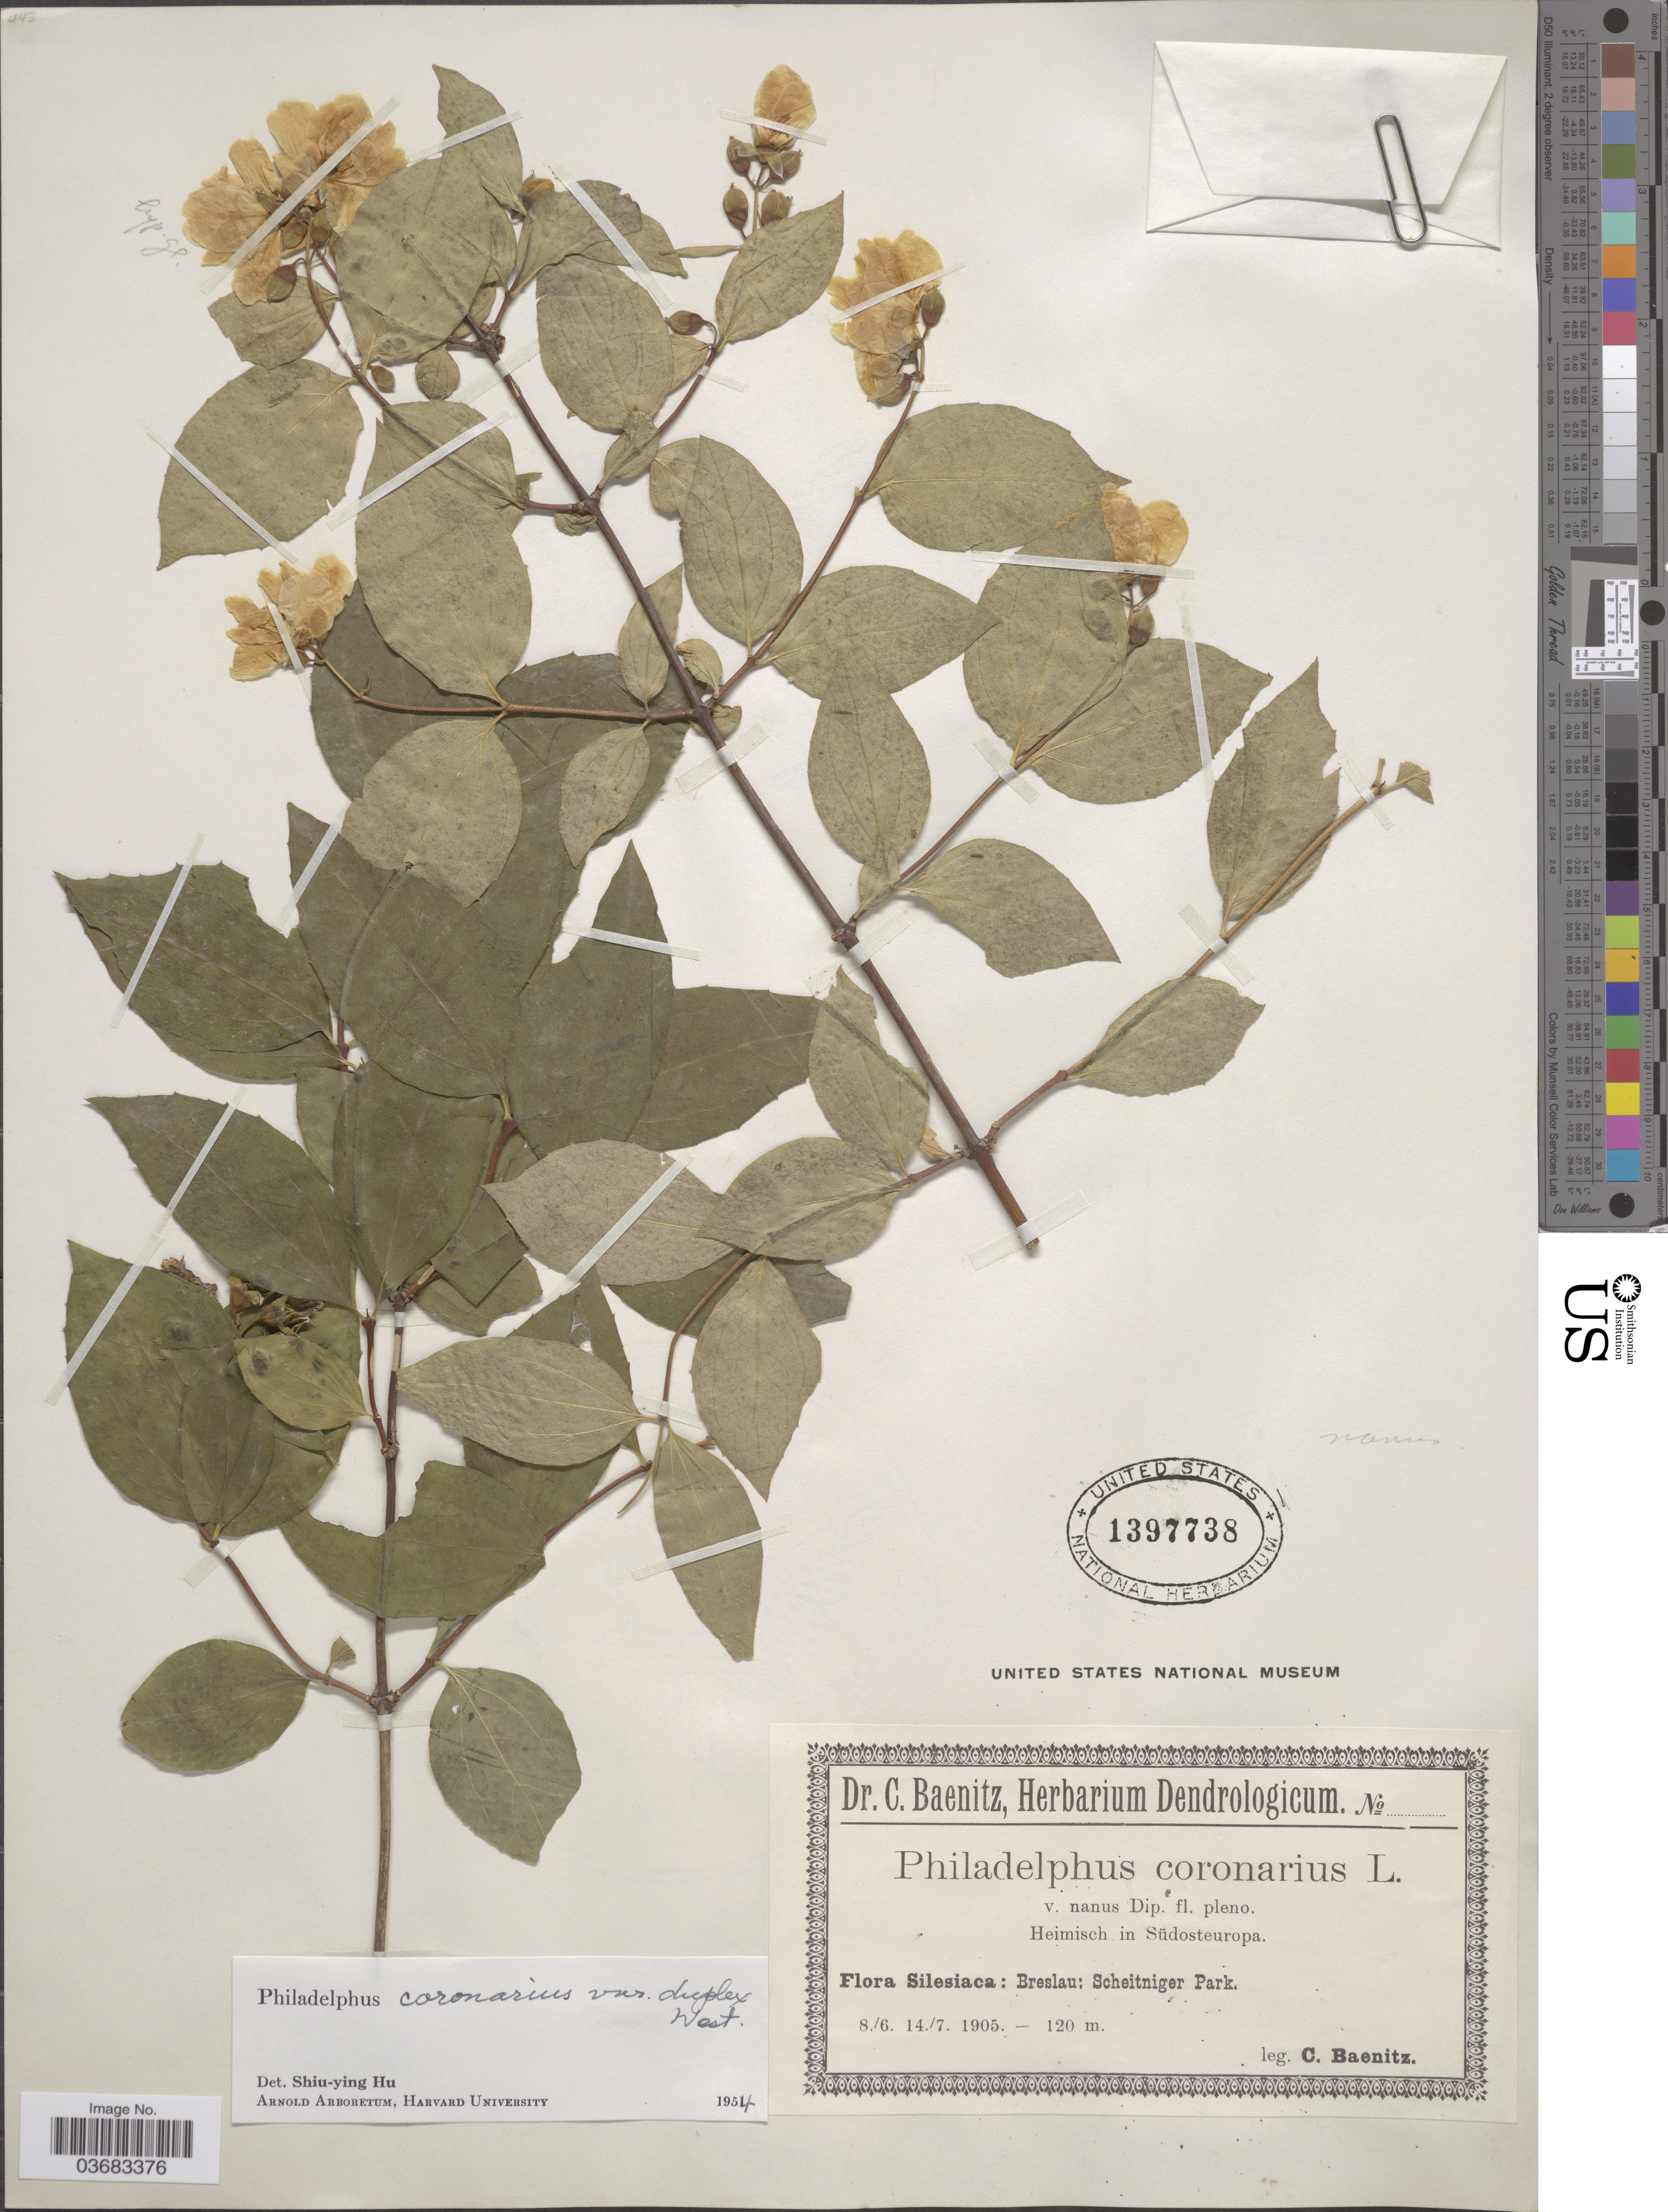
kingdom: Plantae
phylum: Tracheophyta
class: Magnoliopsida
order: Cornales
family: Hydrangeaceae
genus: Philadelphus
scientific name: Philadelphus coronarius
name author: L.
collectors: C. G. Baenitz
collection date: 1905-06-08/1905-07-14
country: Poland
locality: Silesiaca: Breslau: Scheitniger Park.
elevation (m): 120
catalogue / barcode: US 1397738